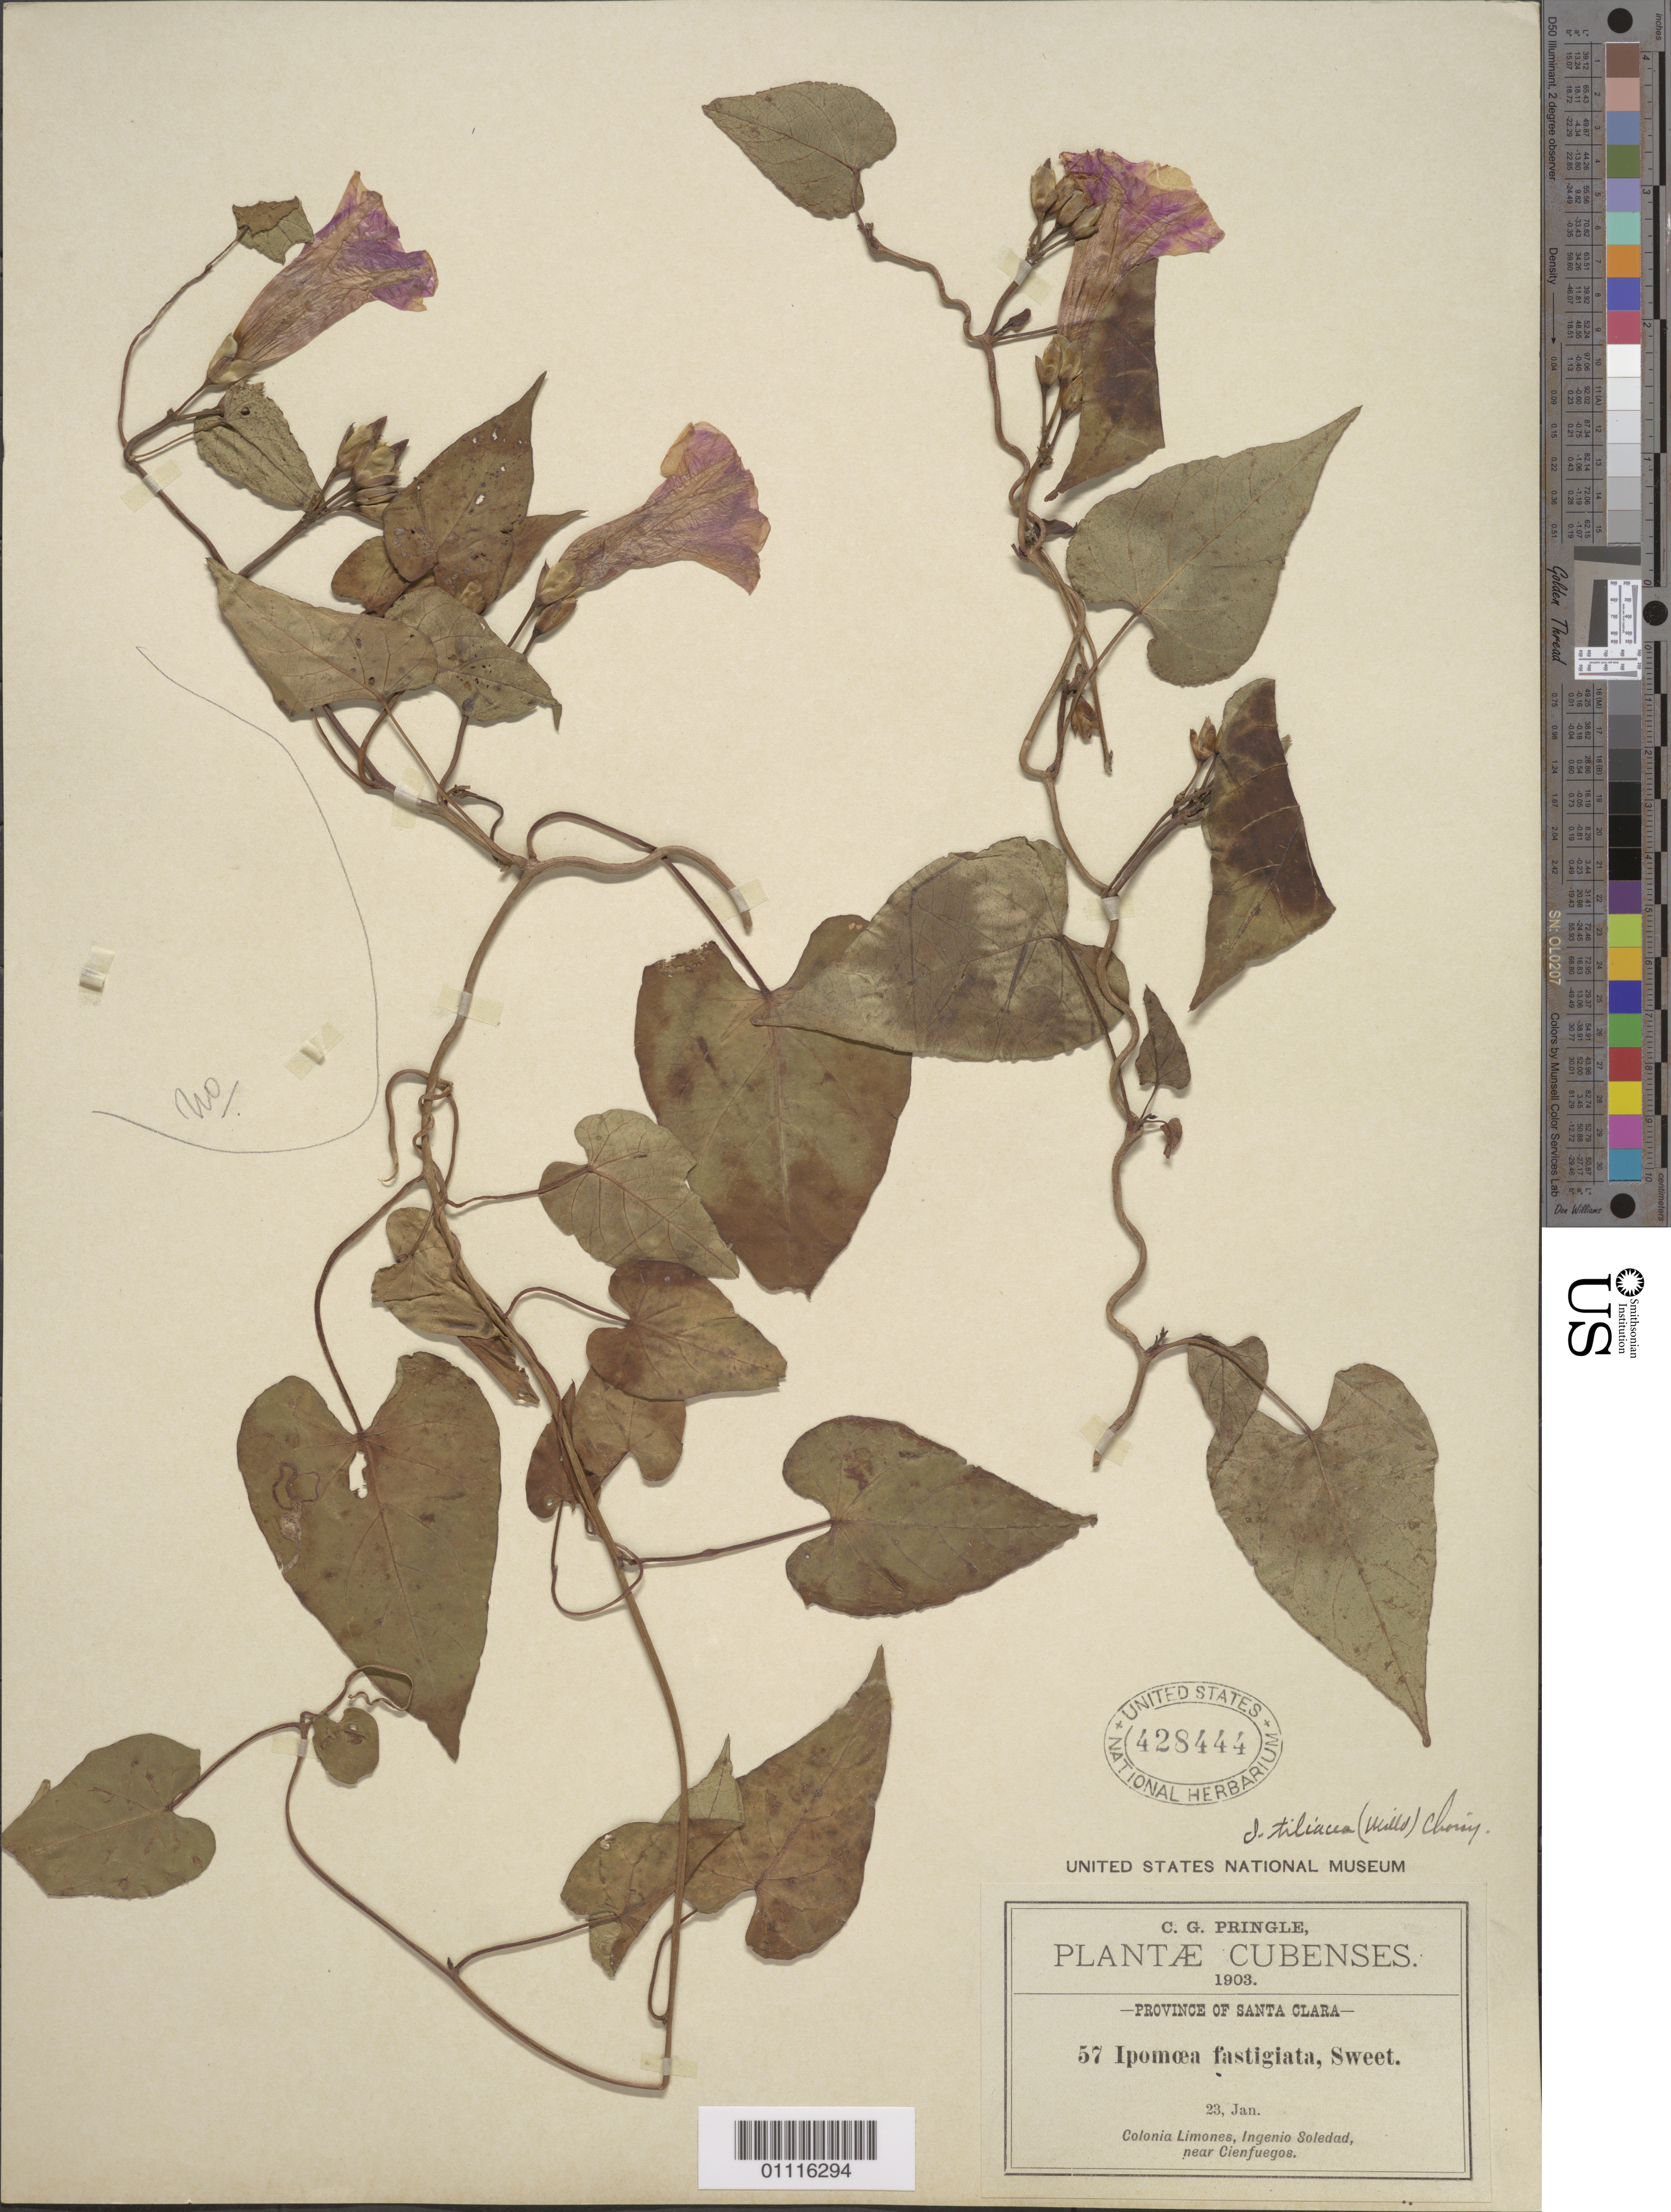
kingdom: Plantae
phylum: Tracheophyta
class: Magnoliopsida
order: Solanales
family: Convolvulaceae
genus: Ipomoea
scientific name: Ipomoea tiliacea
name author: (Willd.) Choisy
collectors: C. G. Pringle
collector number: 57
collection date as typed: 23 Jan 1903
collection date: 1903-01-23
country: Cuba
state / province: Cienfuegos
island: Cuba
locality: Colonia Limones, Ingenio Soledad, near Cienfuegos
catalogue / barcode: US 428444